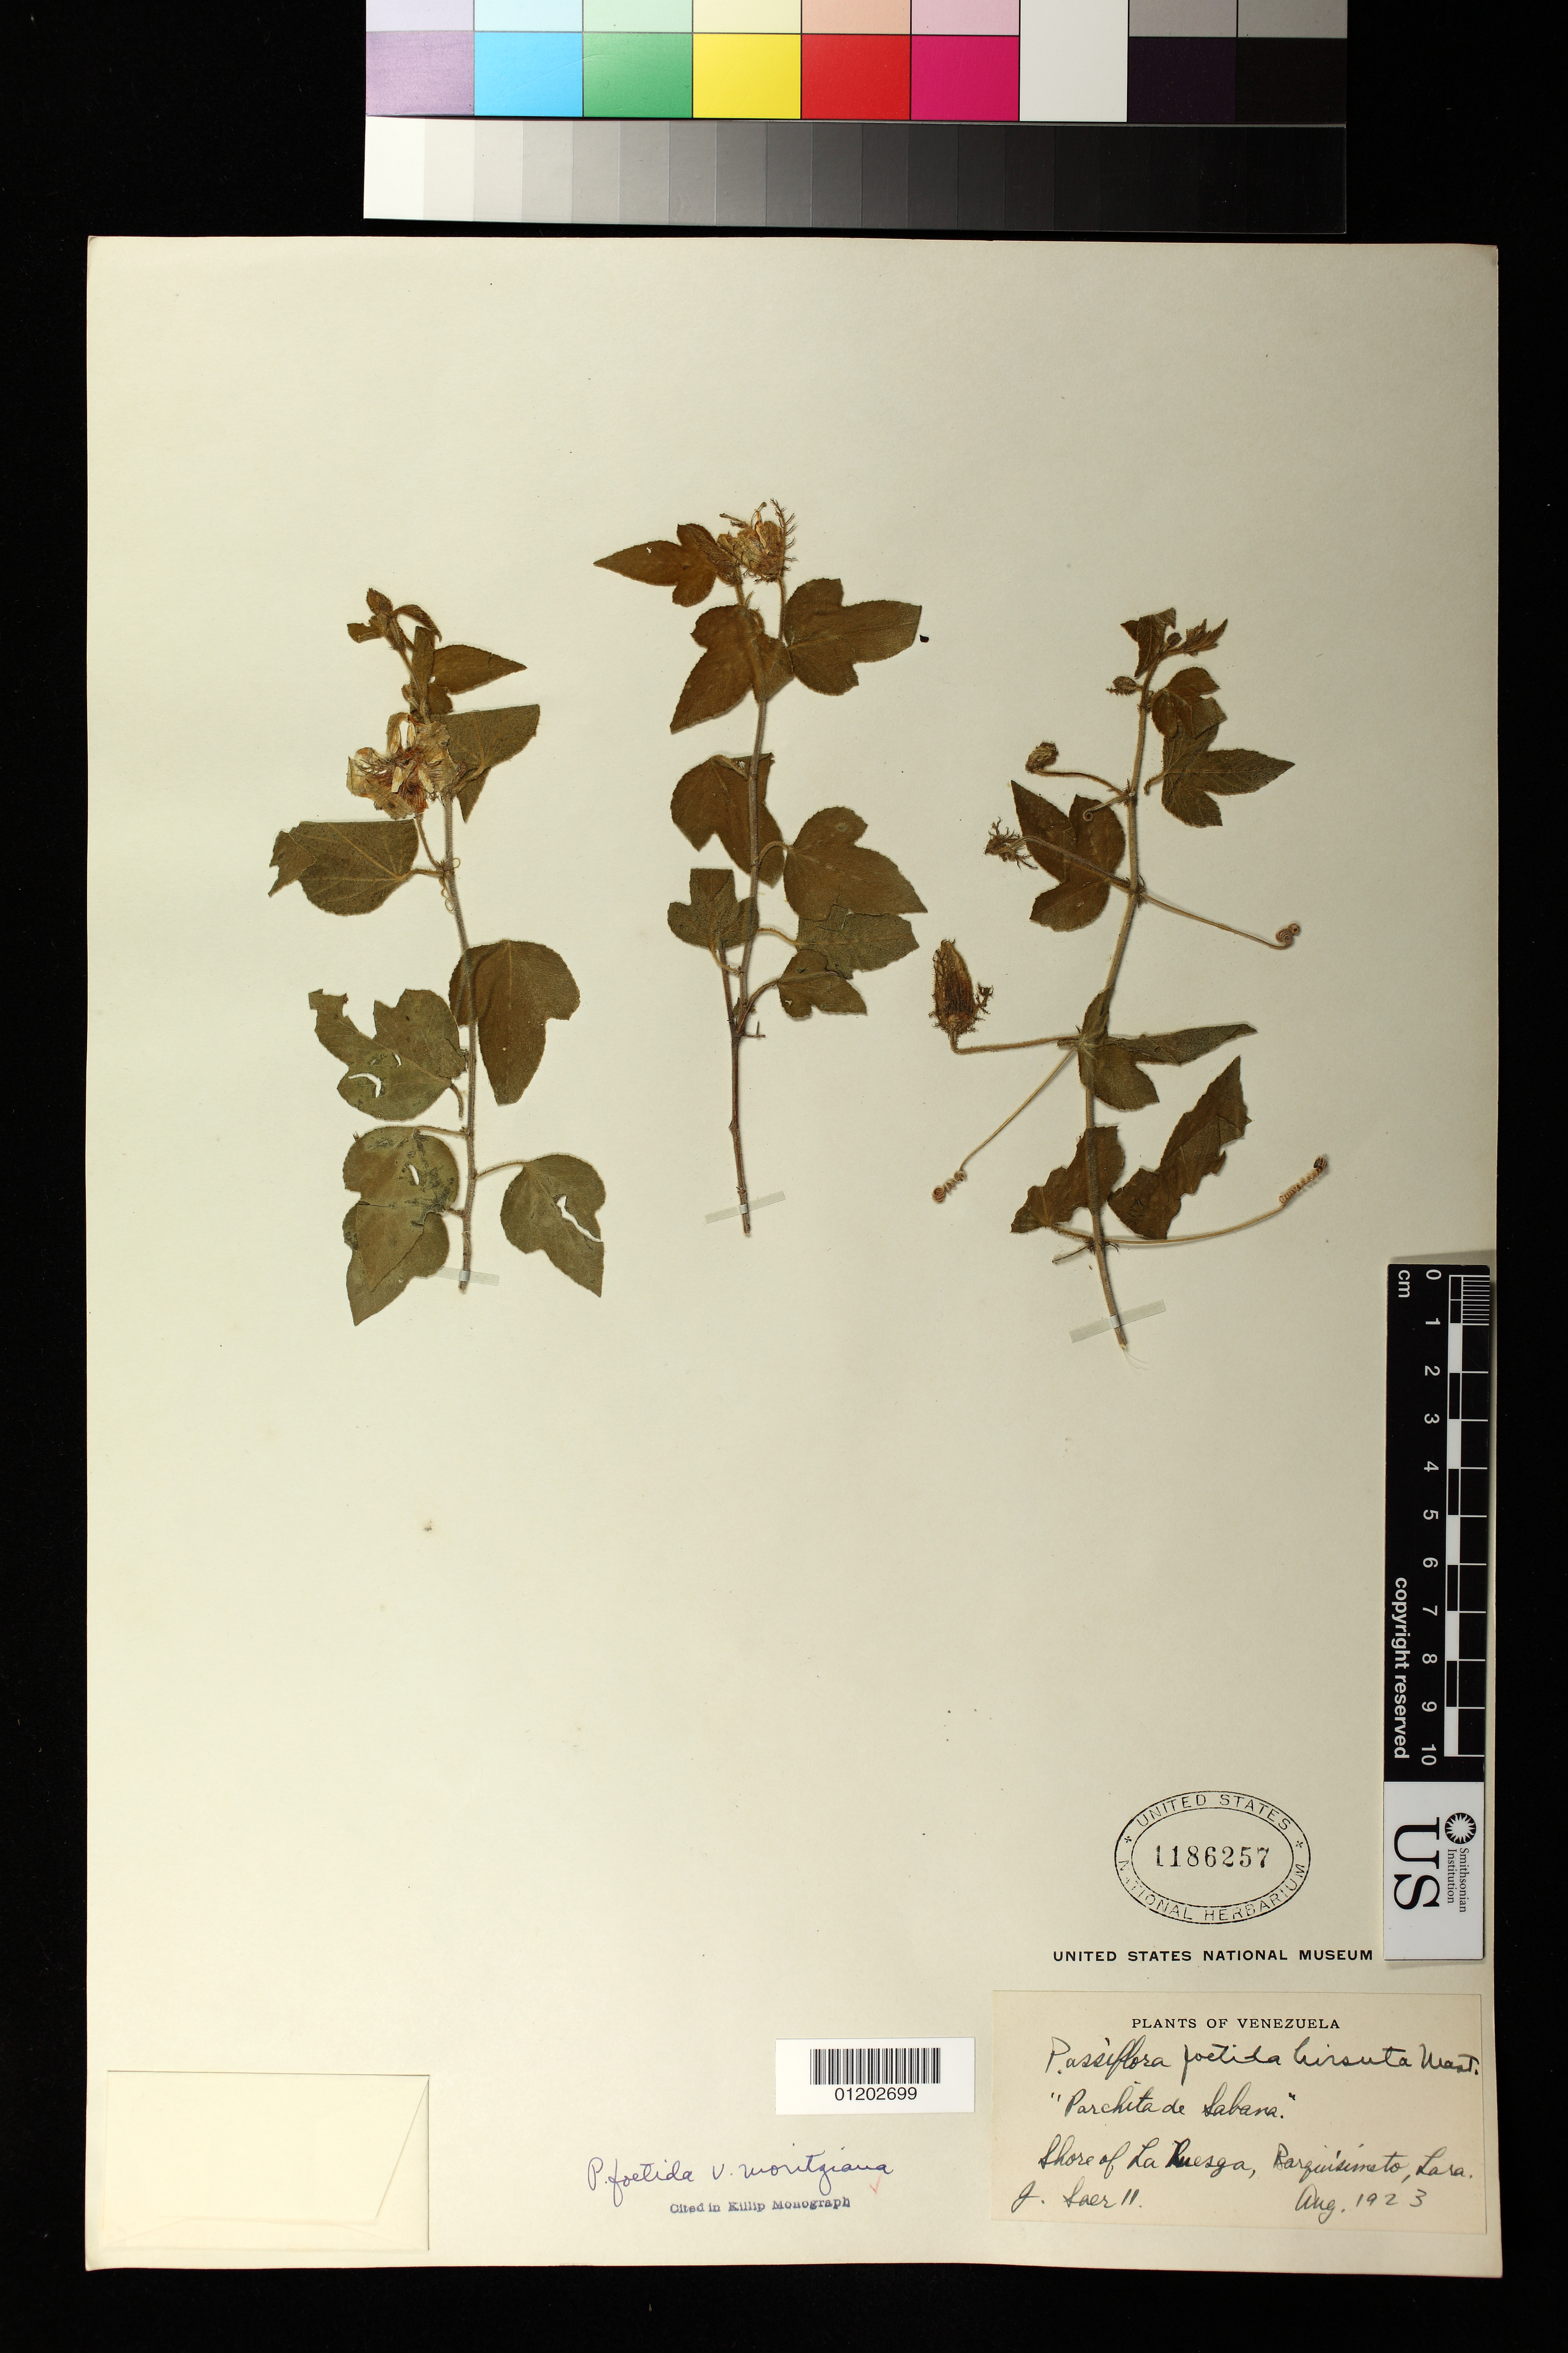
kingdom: Plantae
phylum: Tracheophyta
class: Magnoliopsida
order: Malpighiales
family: Passifloraceae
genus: Passiflora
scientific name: Passiflora moritziana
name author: Planch.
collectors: J. Saer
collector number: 11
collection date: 1923-08-01/1923-08-31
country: Venezuela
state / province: Lara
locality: Shore of La Ruesga, Barquisimeto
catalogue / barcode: US 1186257